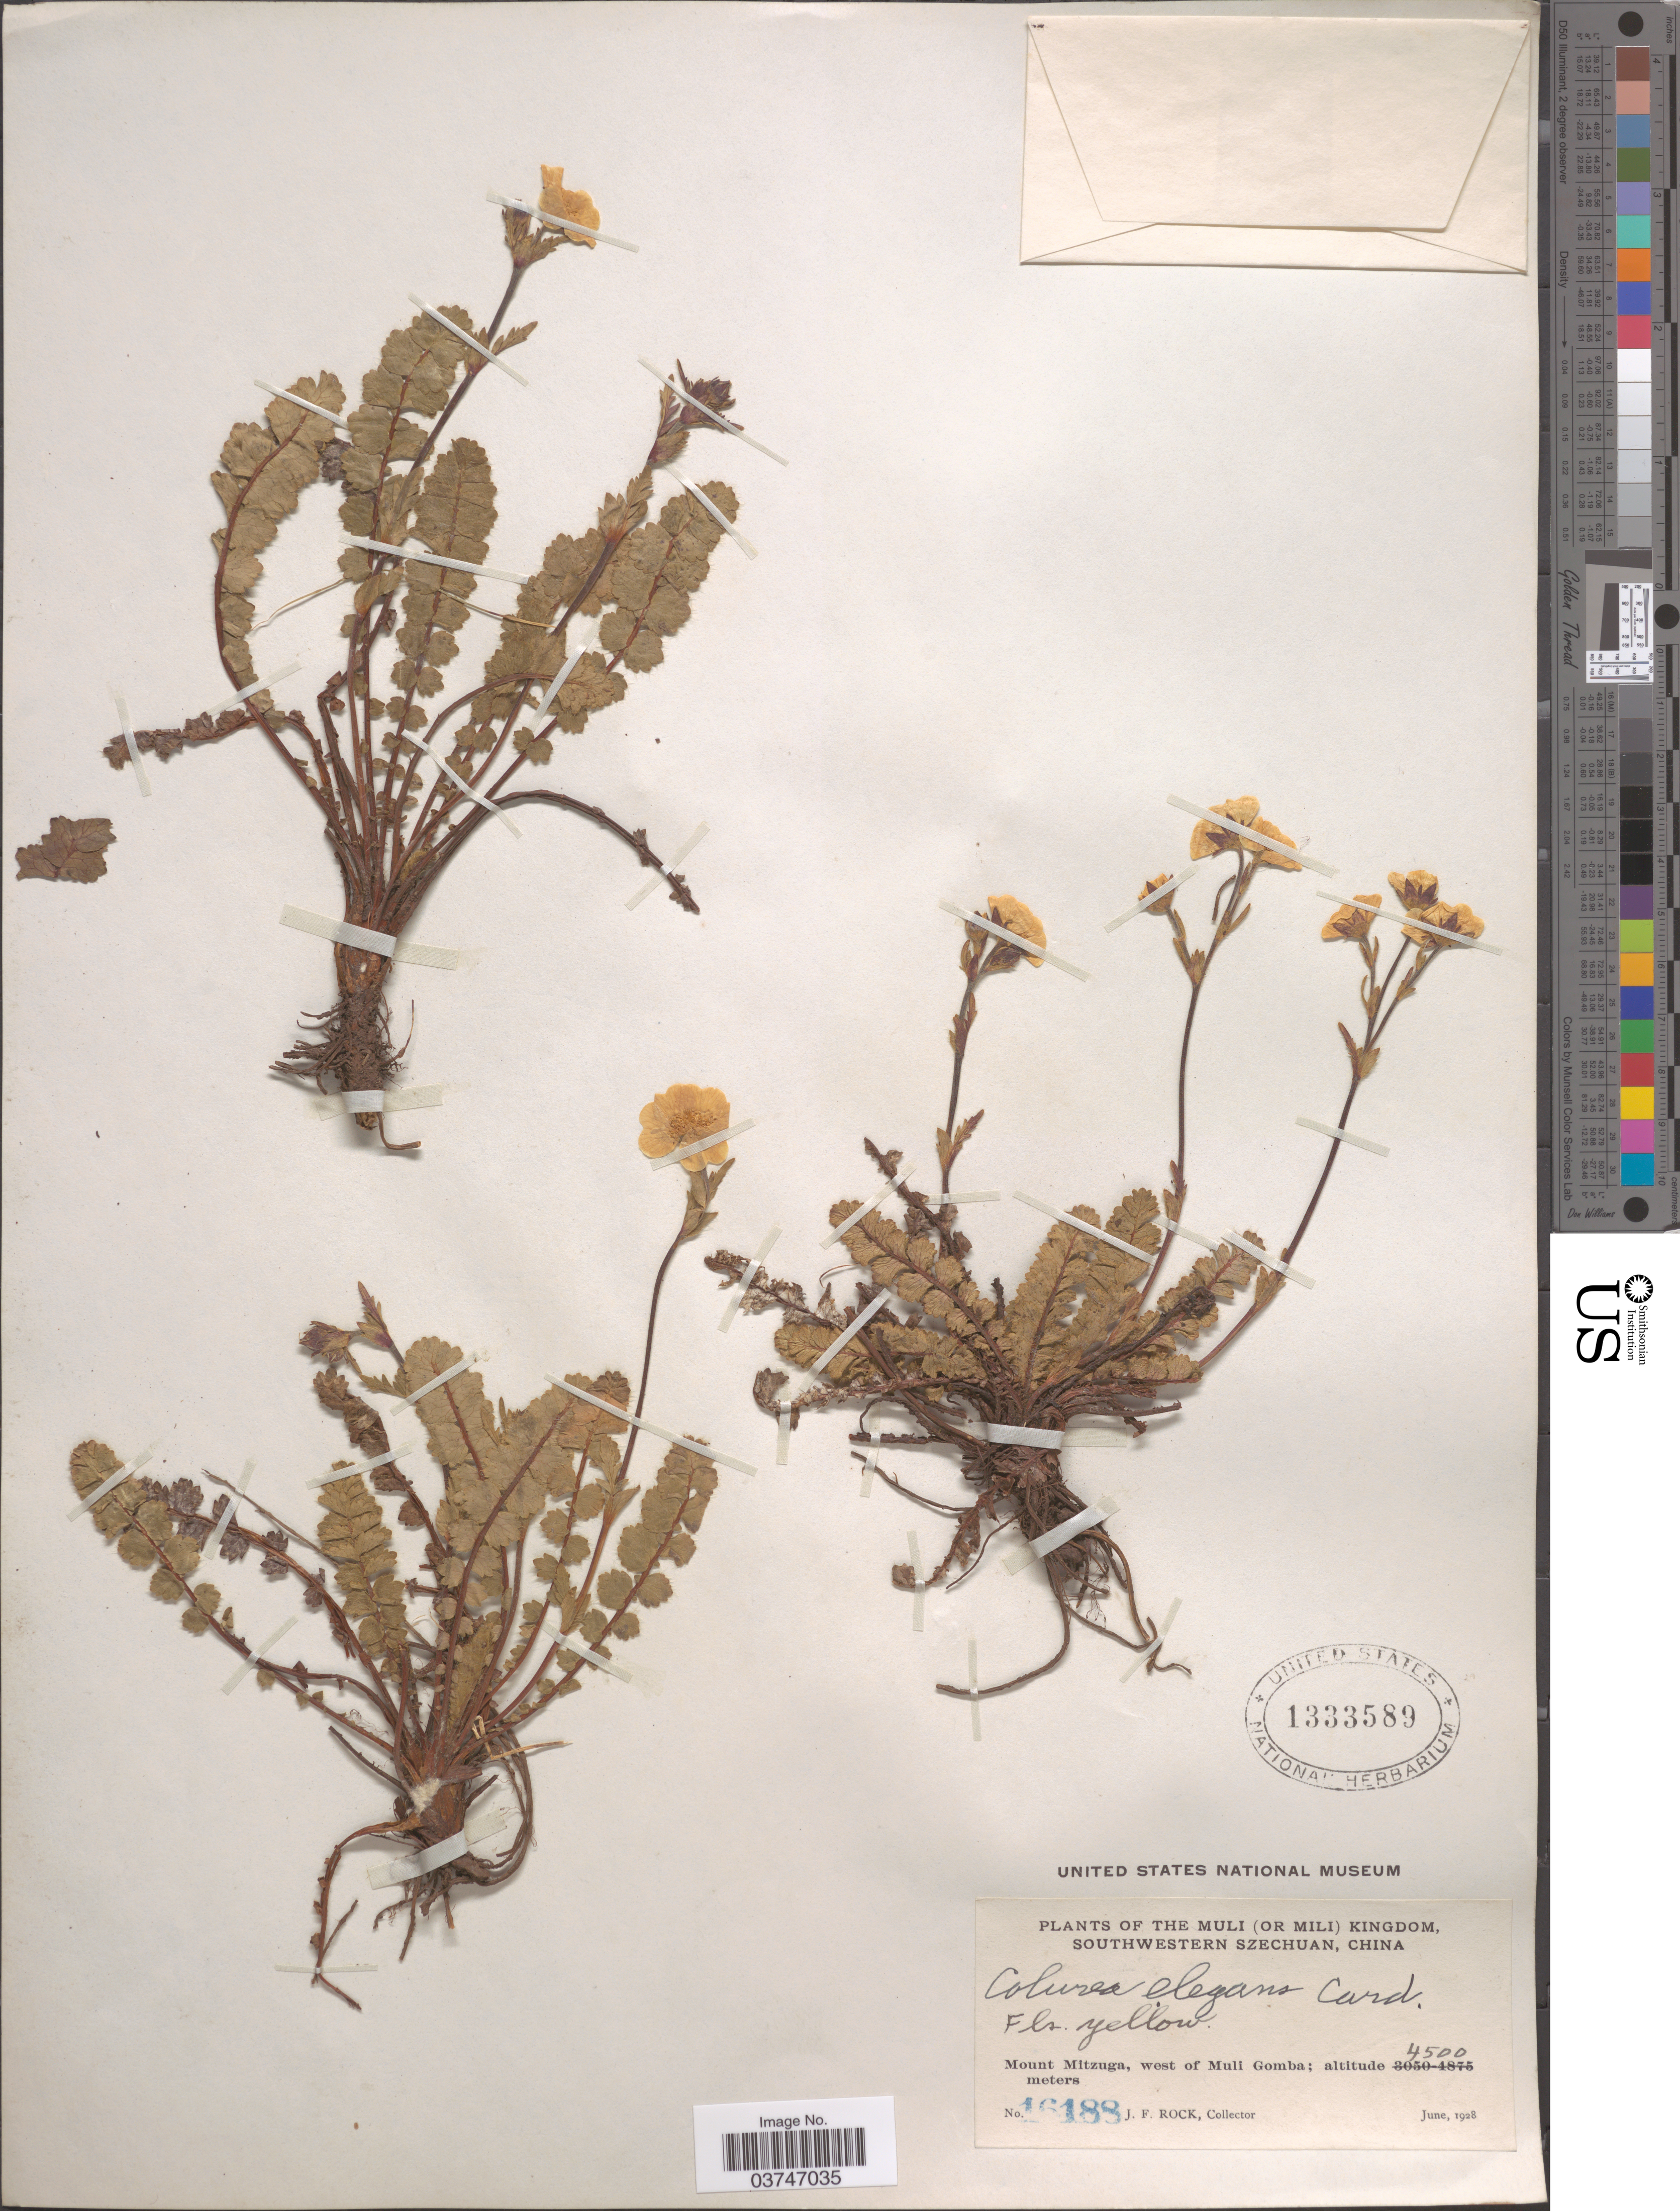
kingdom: Plantae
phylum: Tracheophyta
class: Magnoliopsida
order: Rosales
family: Rosaceae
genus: Coluria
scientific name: Coluria longifolia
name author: Maxim.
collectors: J. Rock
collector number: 16188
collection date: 1928-06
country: China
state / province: Sichuan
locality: The Muli (or Mili) Kingdom, Southwestern Szechuan. Mount Mitzuga, west of Muli Gomba.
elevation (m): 4500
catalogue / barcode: US 1333589